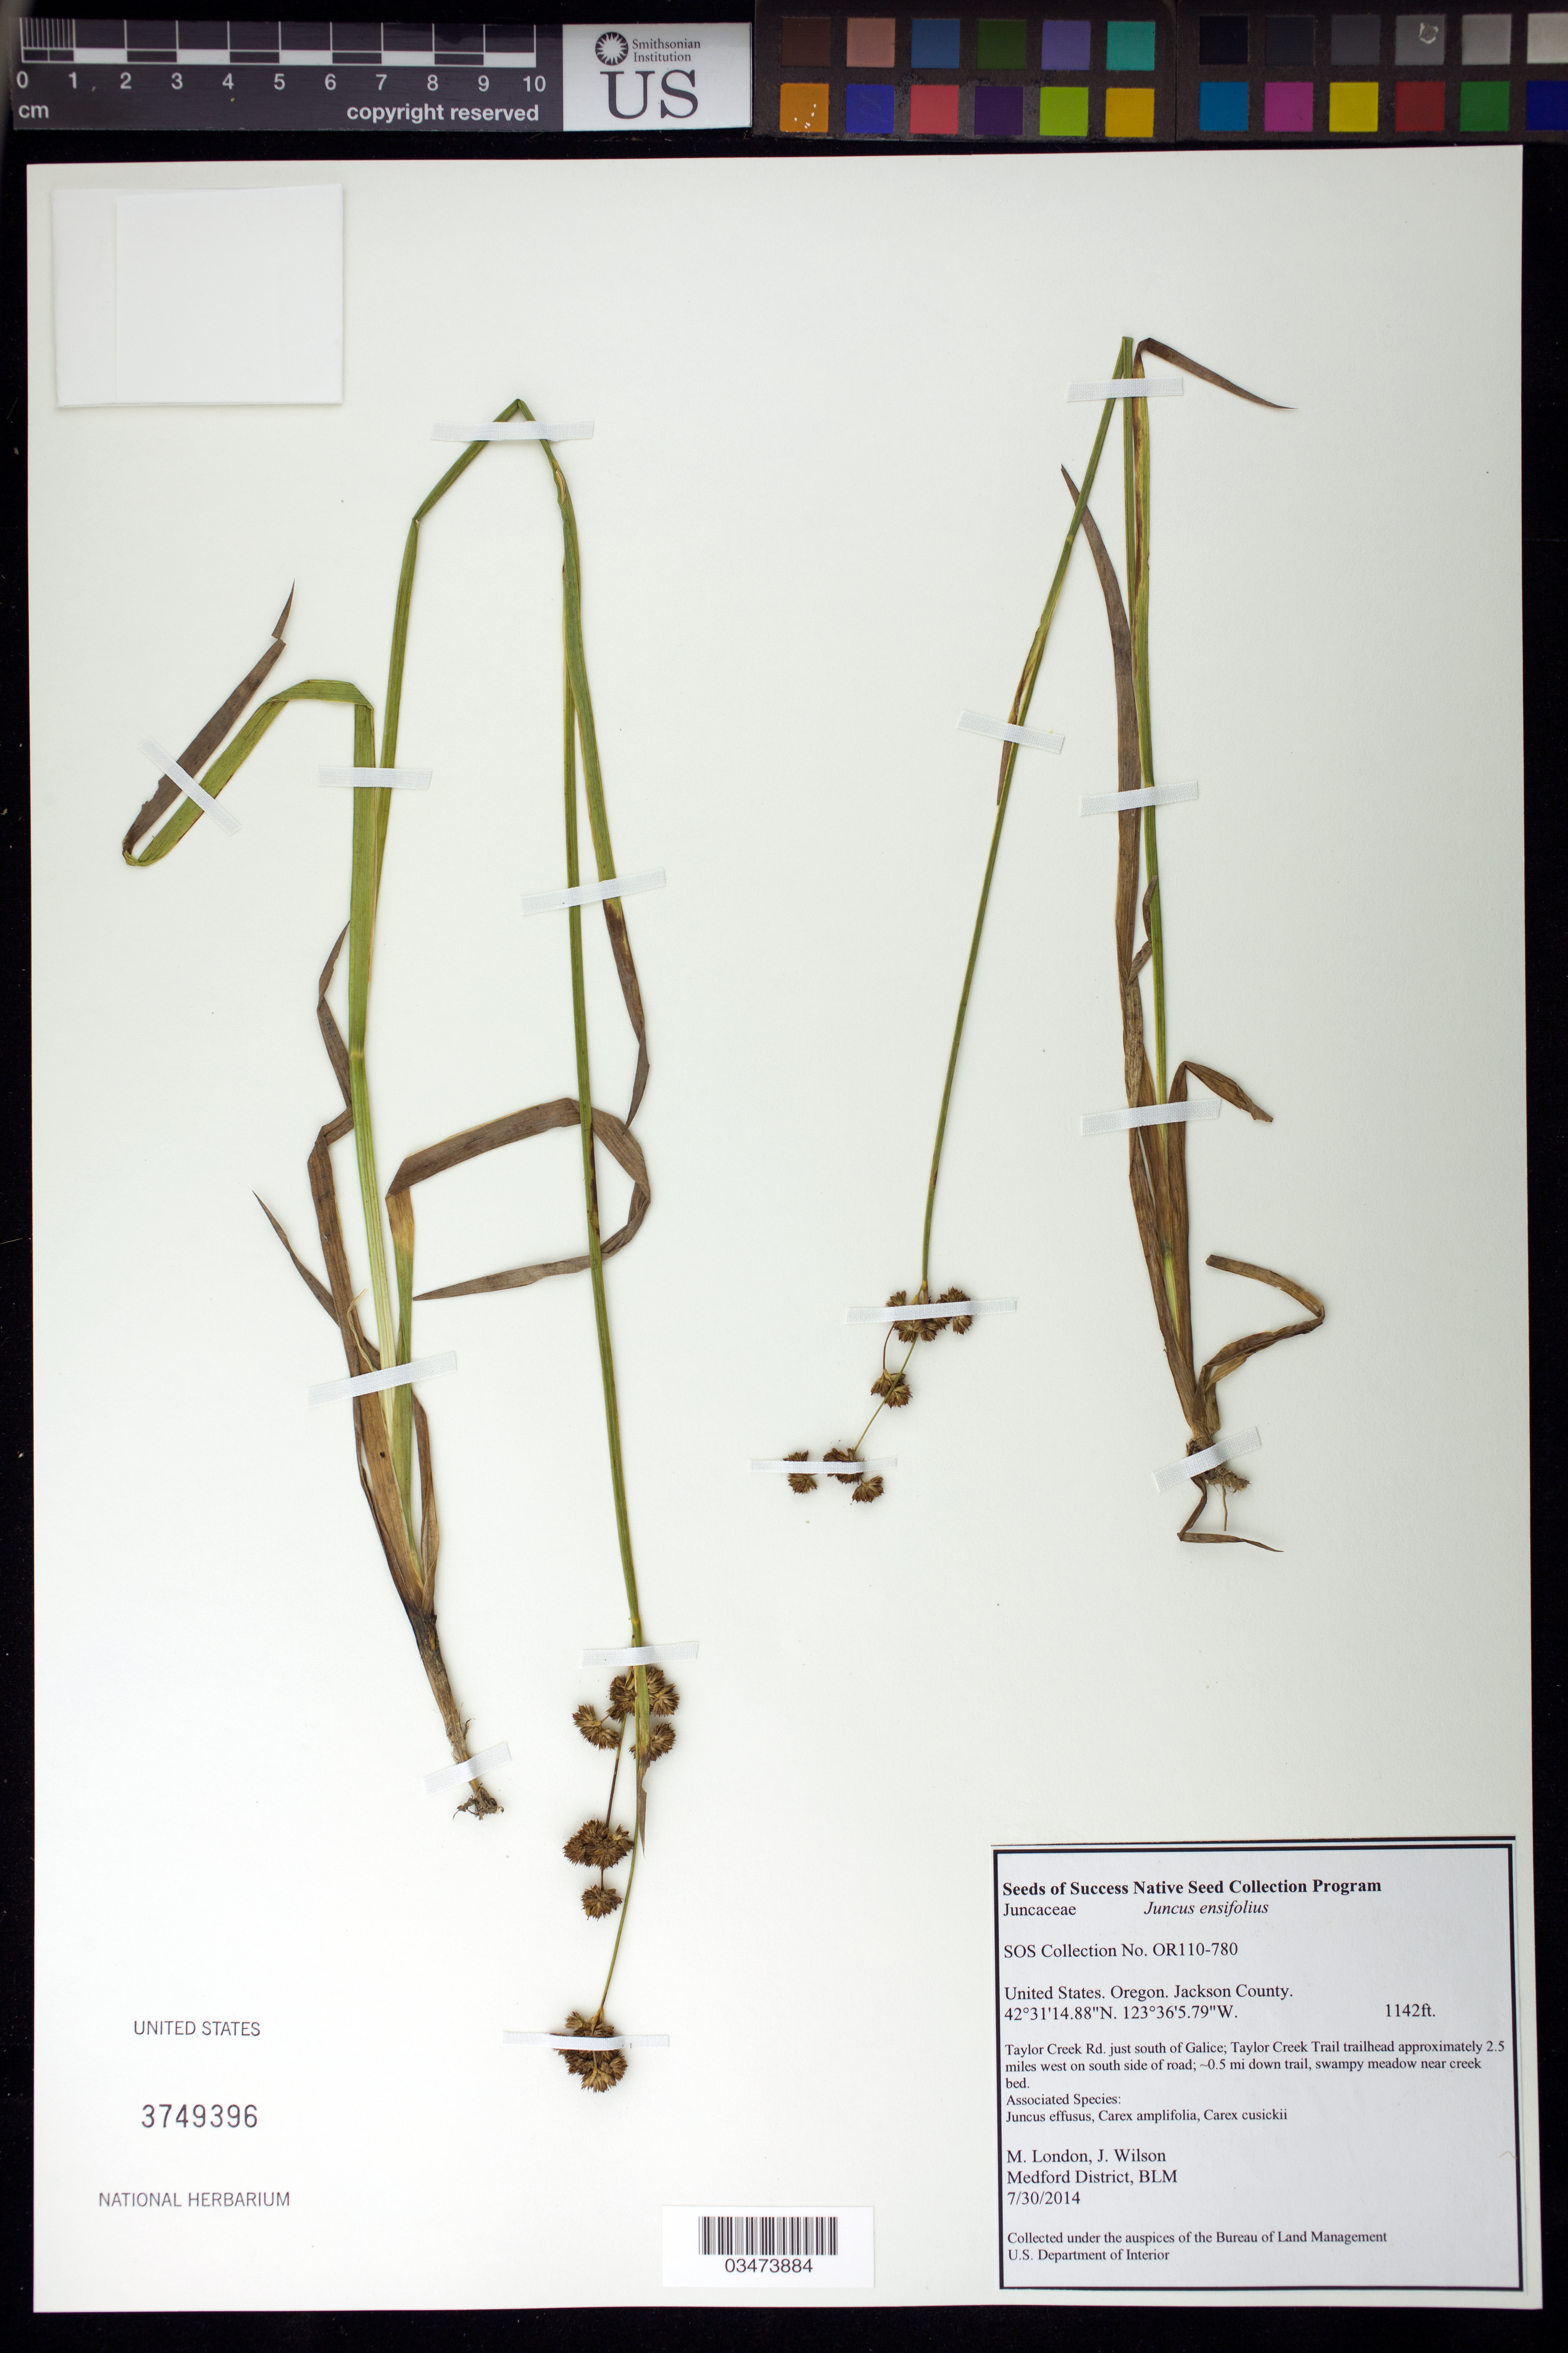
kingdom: Plantae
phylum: Tracheophyta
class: Liliopsida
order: Poales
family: Juncaceae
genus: Juncus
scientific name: Juncus ensifolius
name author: Wikstr.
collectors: M. London & J. Wilson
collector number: OR110-780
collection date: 2014-07-30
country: United States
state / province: Oregon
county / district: Jackson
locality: Taylor Creek Rd, just S of Galice, swampy meadow near creek bed.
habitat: Associated species: Carex amplifolia, Juncus effusus, Carex cusickii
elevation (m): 348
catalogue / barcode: US 3749396